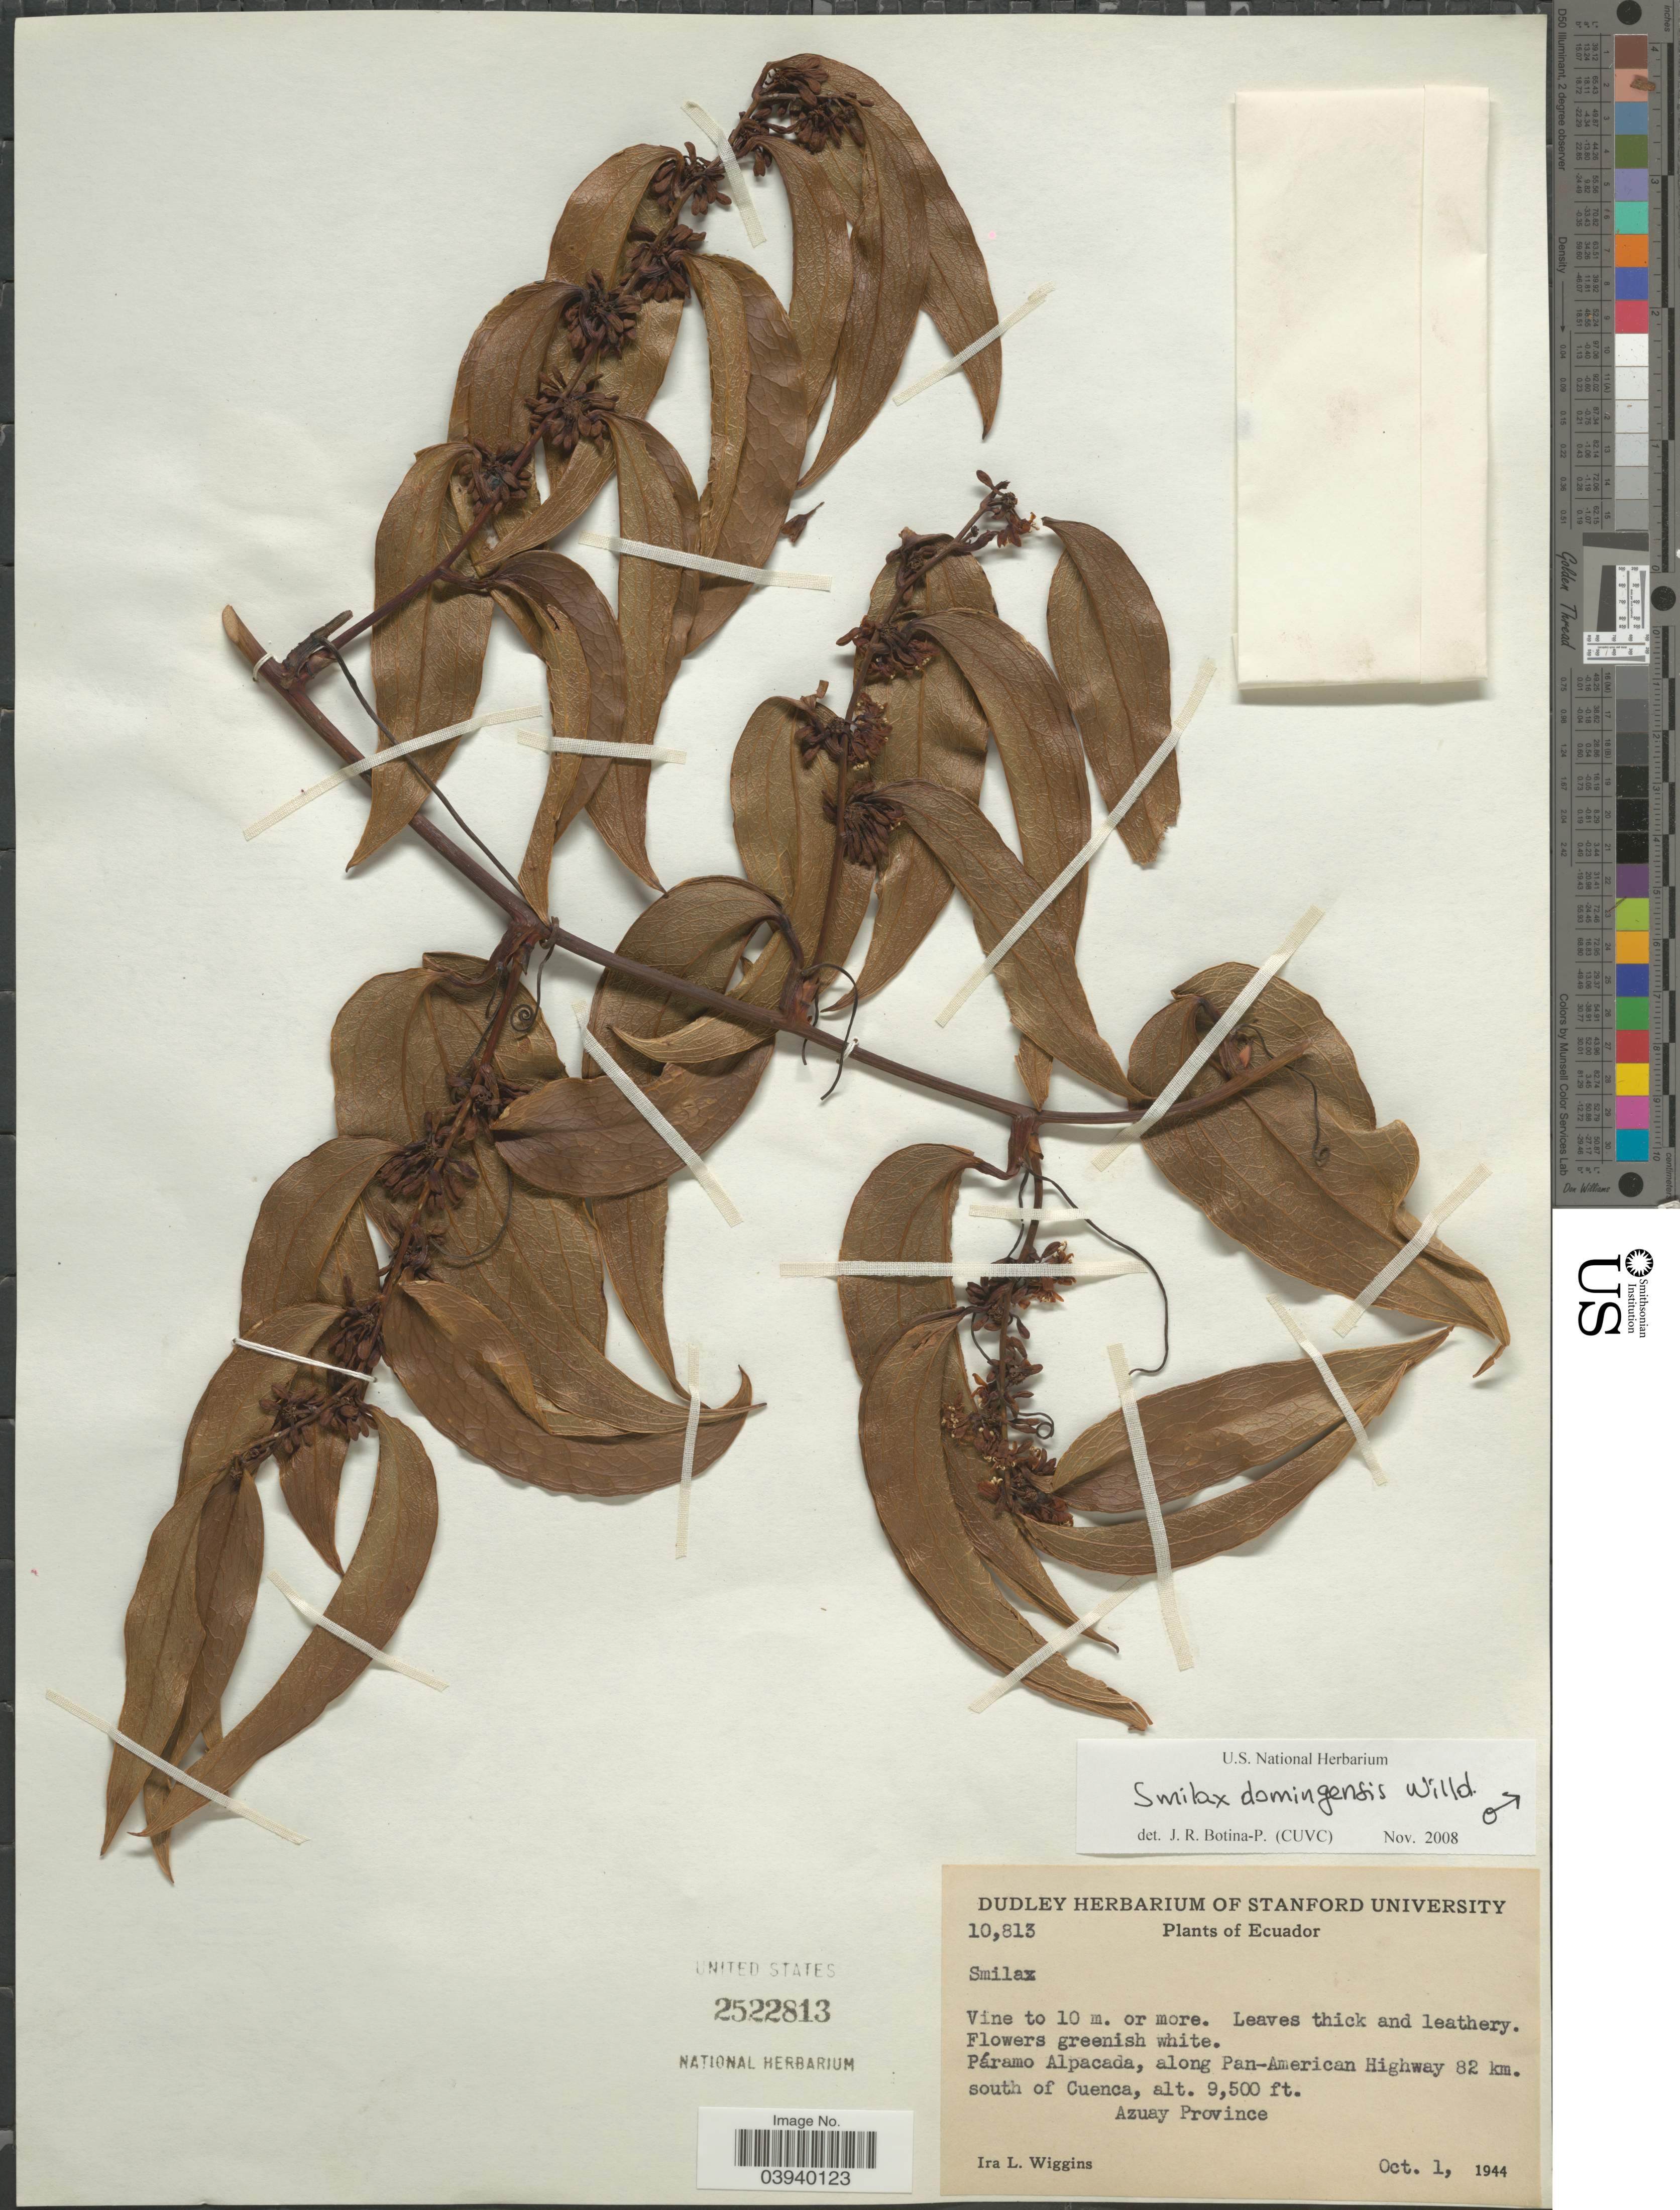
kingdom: Plantae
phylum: Tracheophyta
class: Liliopsida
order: Liliales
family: Smilacaceae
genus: Smilax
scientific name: Smilax domingensis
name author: Willd.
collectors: I. L. Wiggins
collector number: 10813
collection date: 1944-10-01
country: Ecuador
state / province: Azuay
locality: Páramo Alpacada, along Pan-American Highway 82 km. south oof Cuenca.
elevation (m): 290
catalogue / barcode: US 2522813